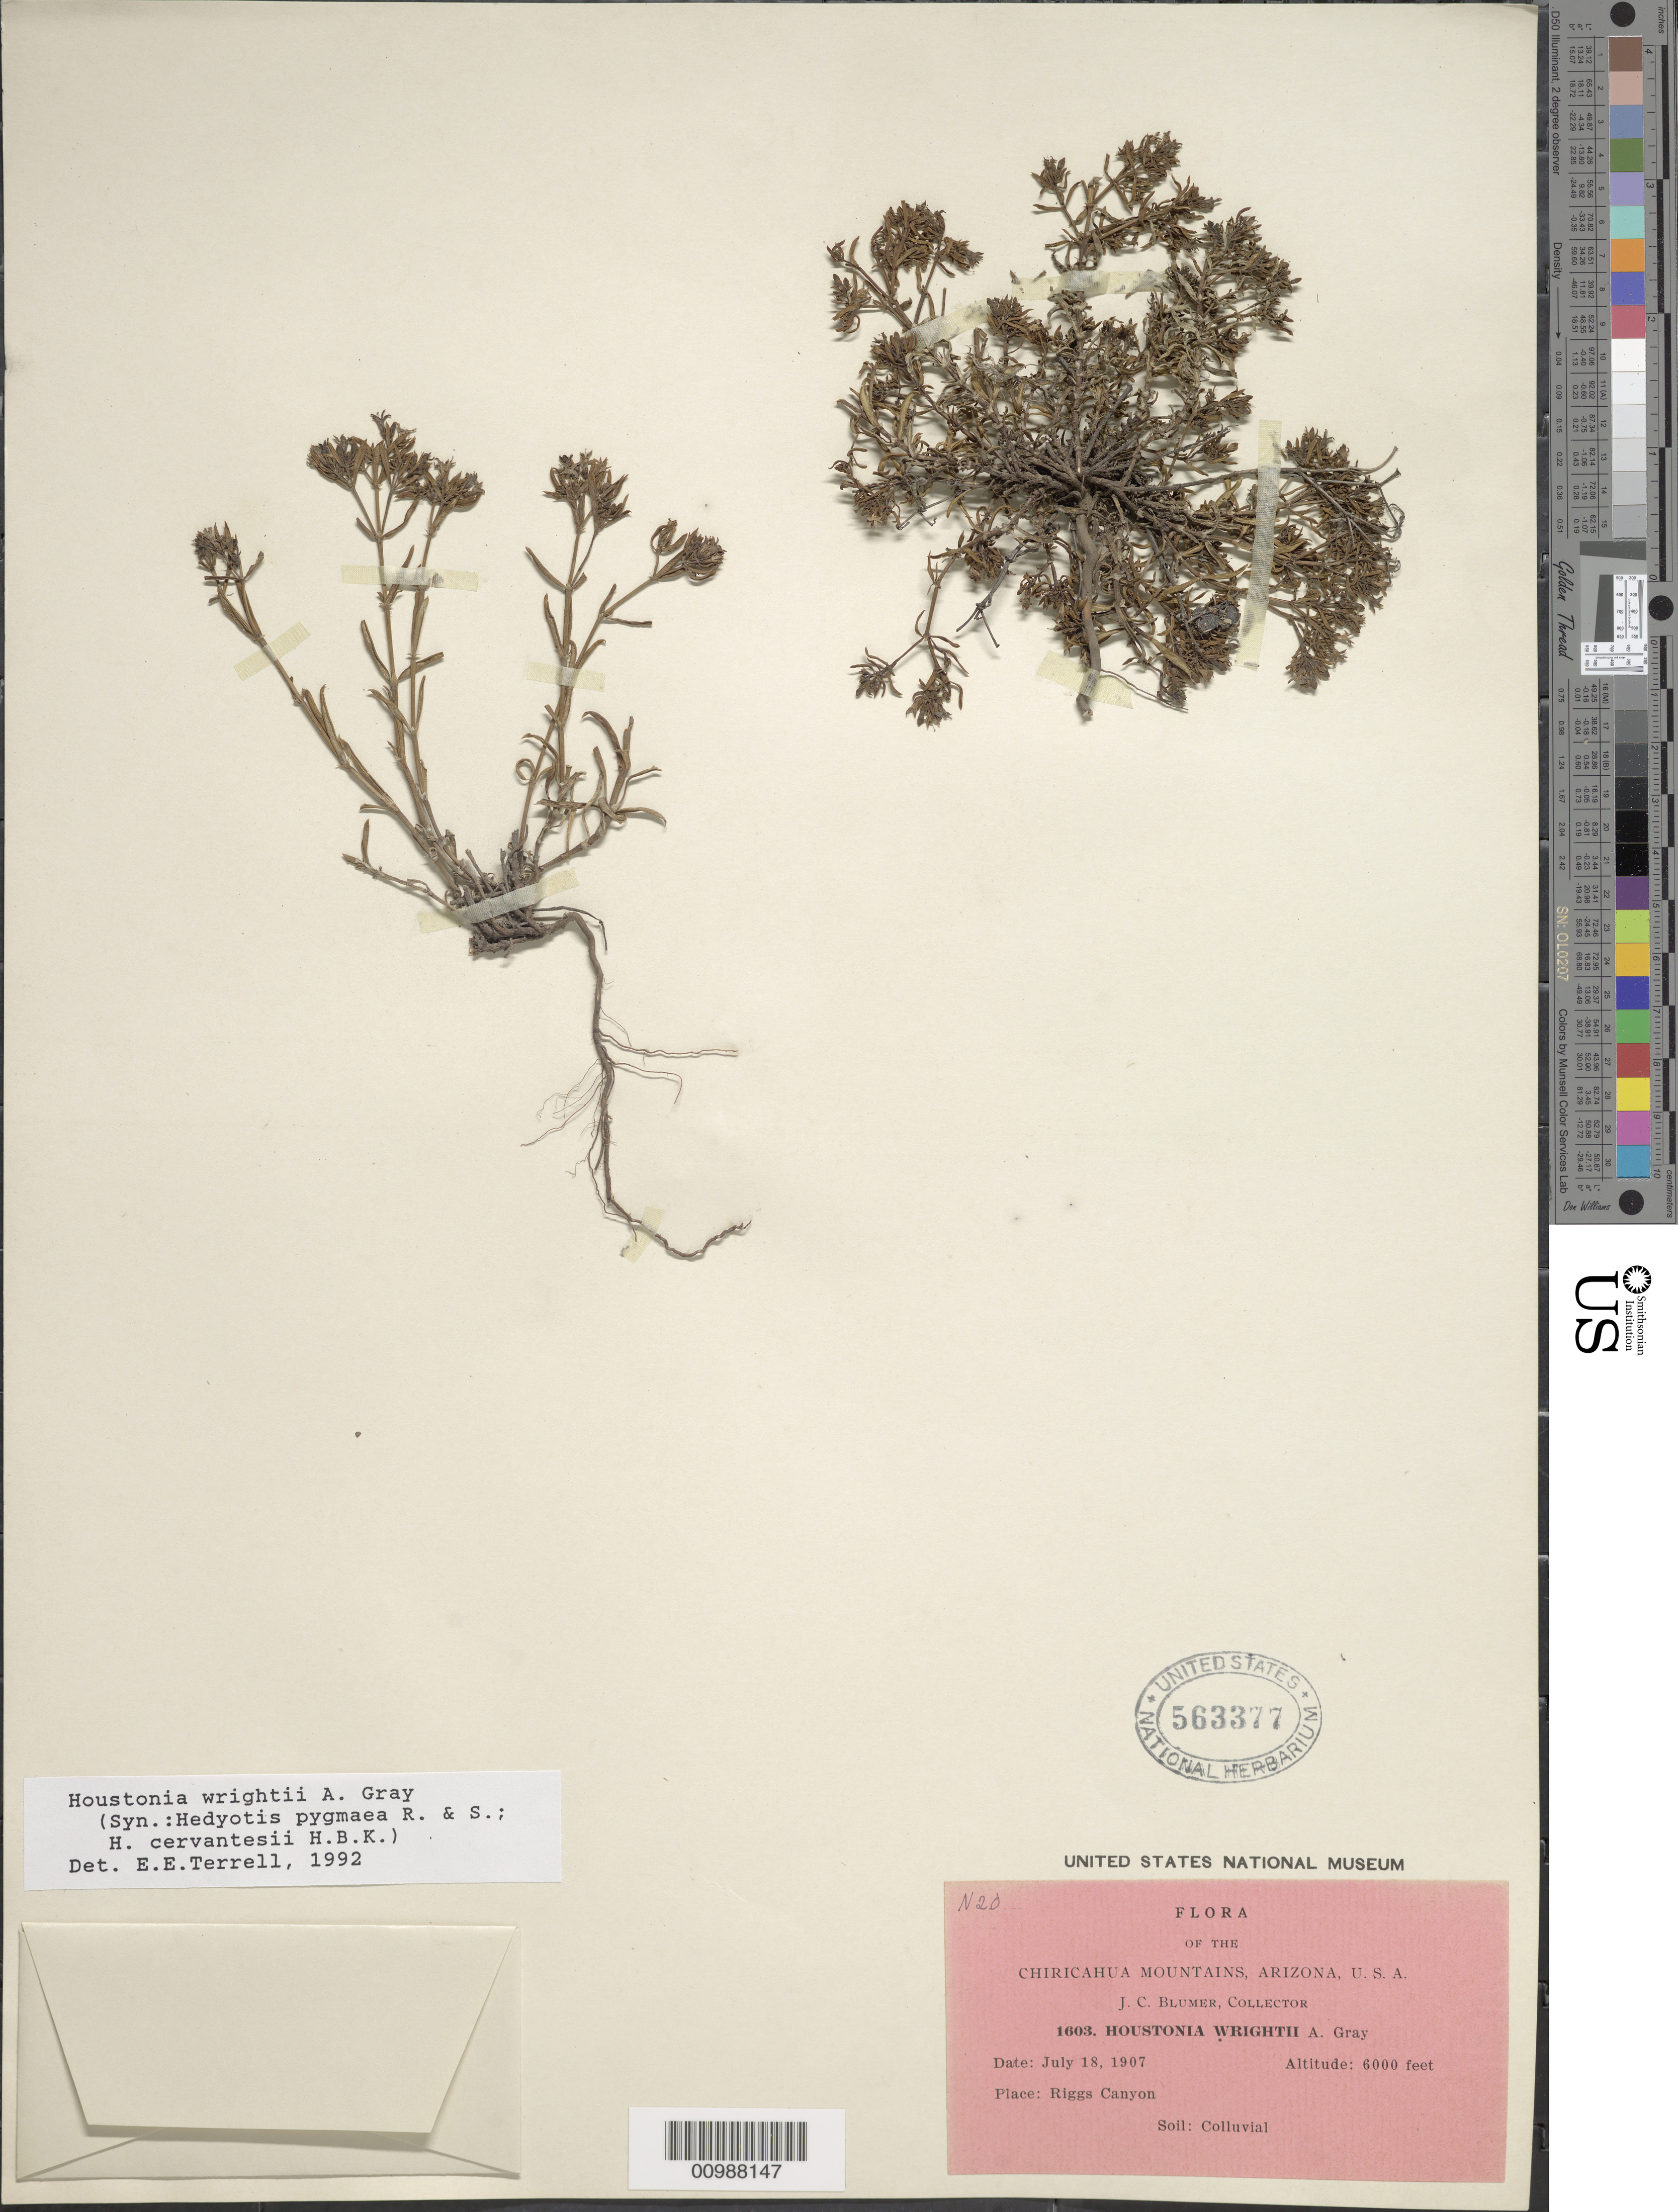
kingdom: Plantae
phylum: Tracheophyta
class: Magnoliopsida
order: Gentianales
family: Rubiaceae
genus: Houstonia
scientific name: Houstonia wrightii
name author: (A. Gray) A. Gray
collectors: J. C. Blumer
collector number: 1603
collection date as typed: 18 Jul 1907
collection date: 1907-07-18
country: United States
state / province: Arizona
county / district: Cochise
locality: Chiricahua Mountains, Riggs Canyon. Colluvial soil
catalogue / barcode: US 563377